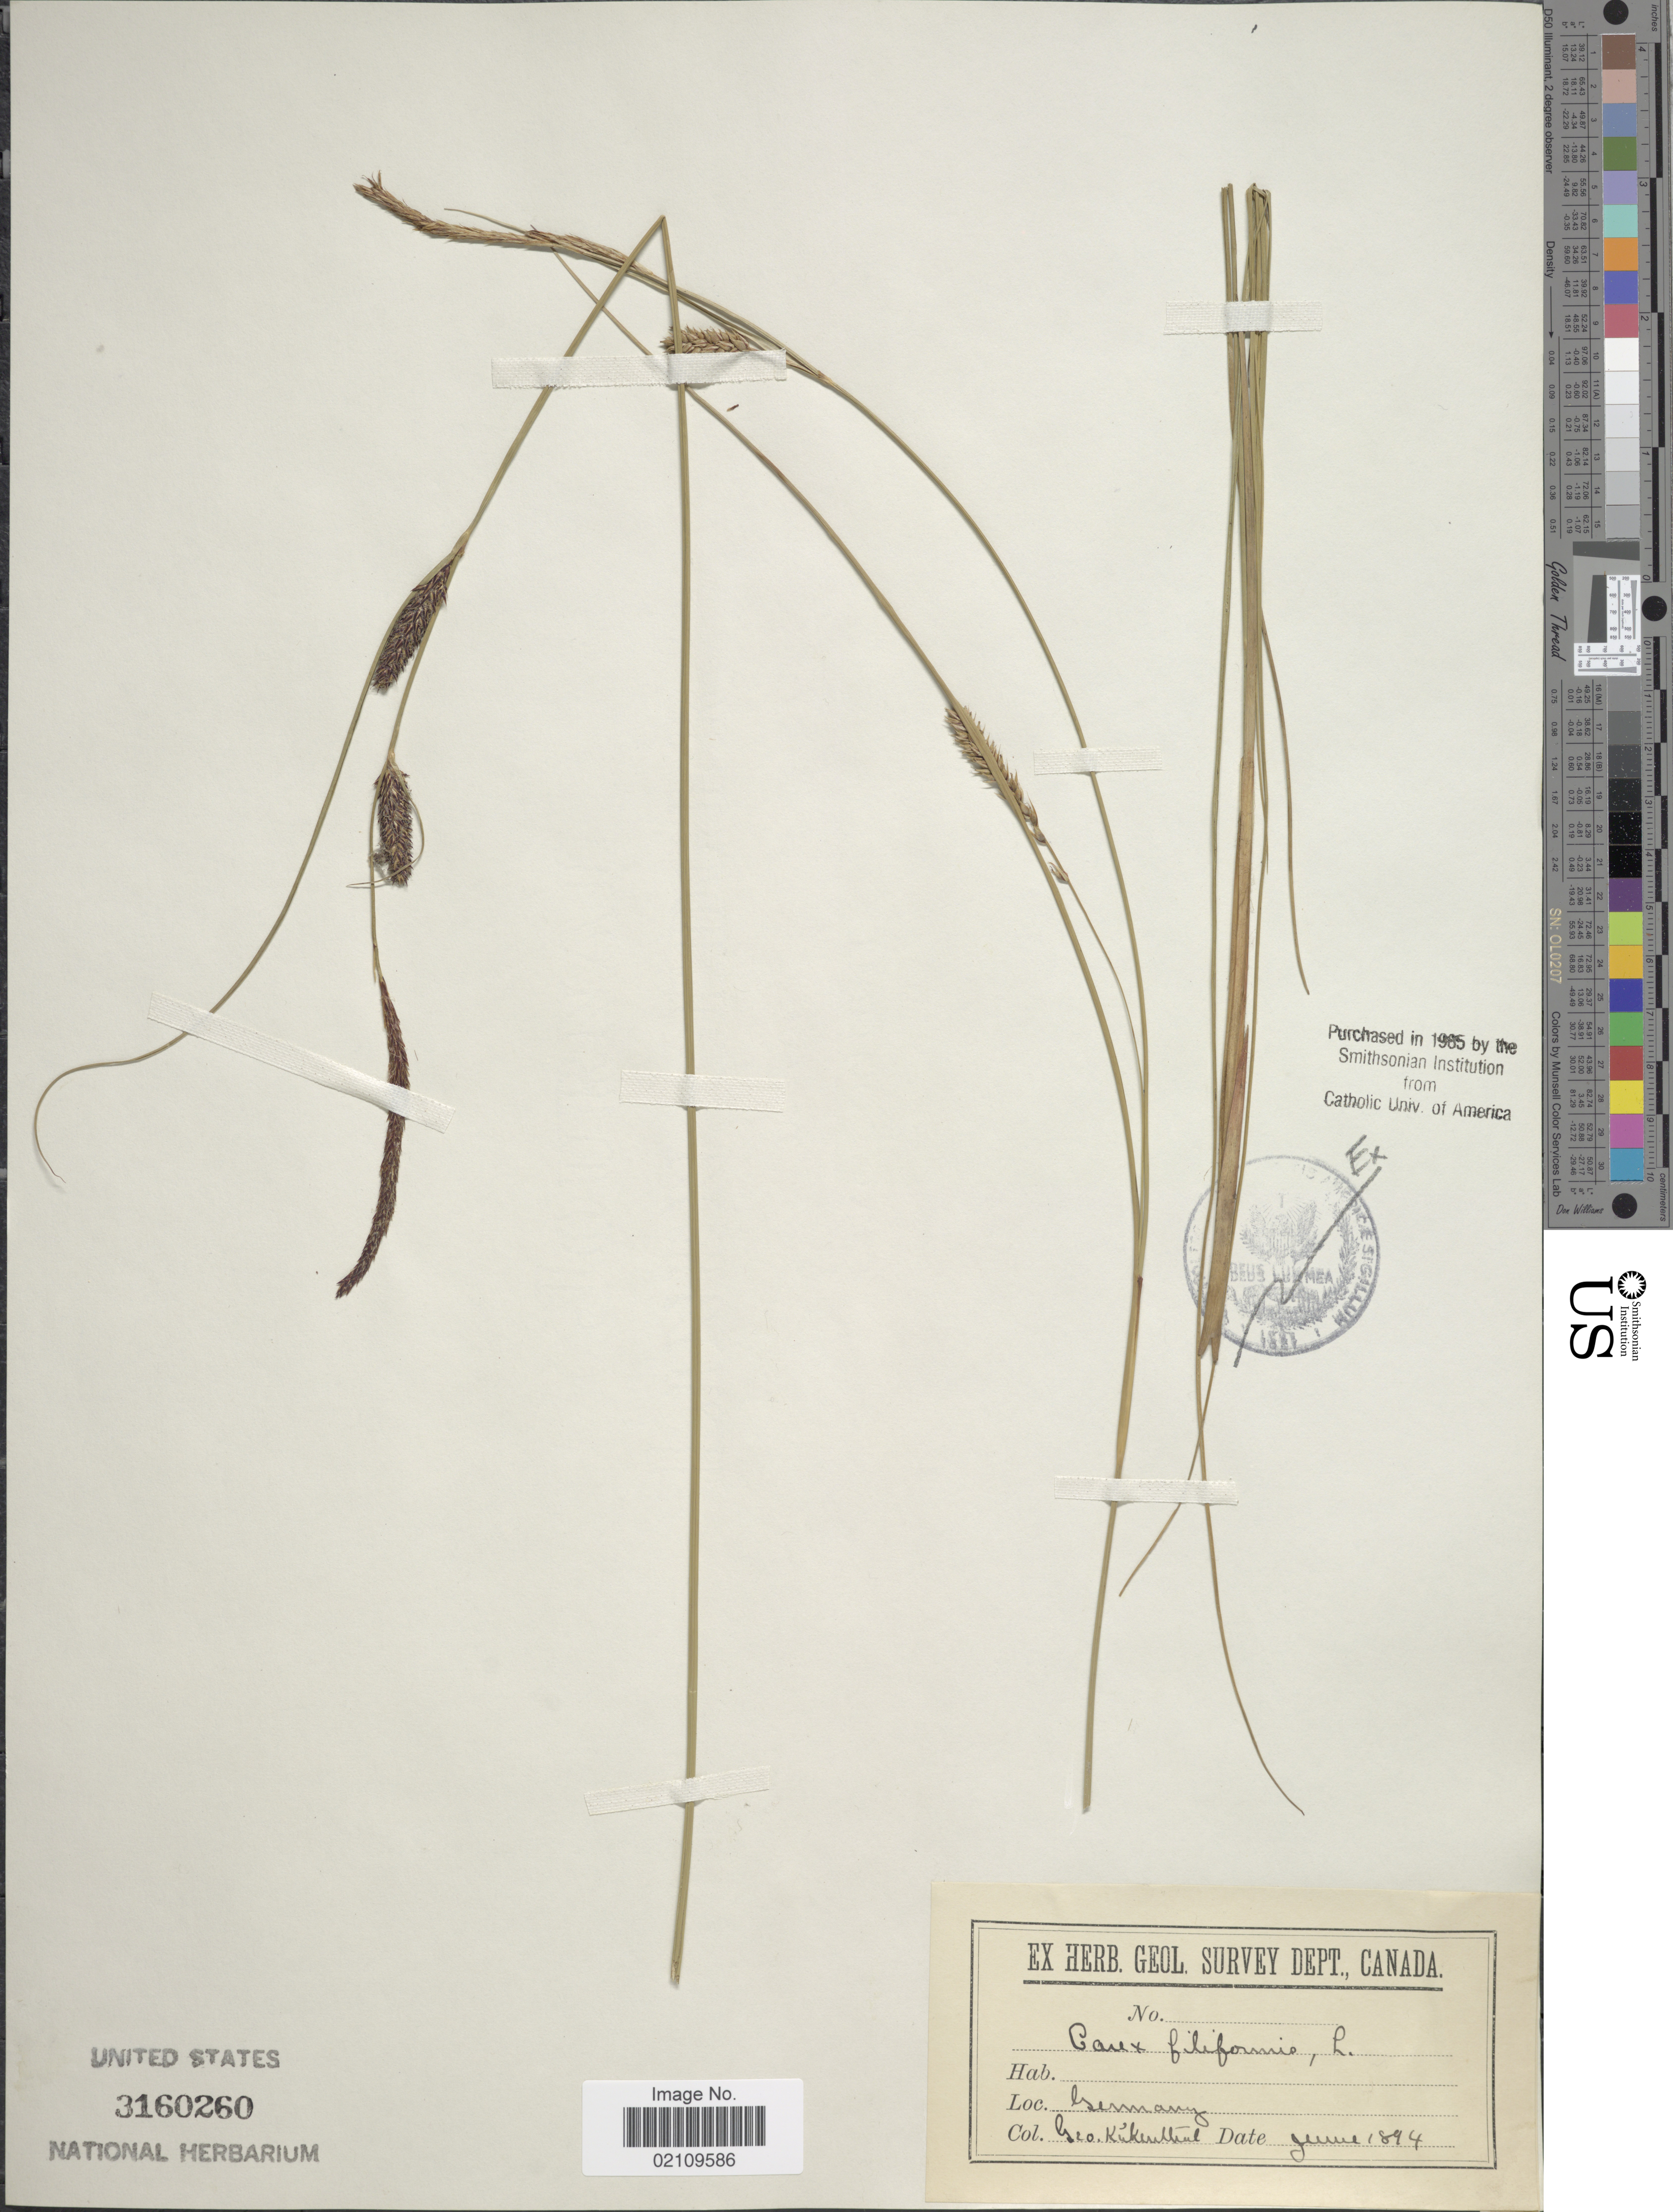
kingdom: Plantae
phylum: Tracheophyta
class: Liliopsida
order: Poales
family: Cyperaceae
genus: Carex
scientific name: Carex lasiocarpa var. lasiocarpa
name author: Ehrh.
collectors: G. Kükenthal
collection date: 1894-06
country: Germany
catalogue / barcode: US 3160260